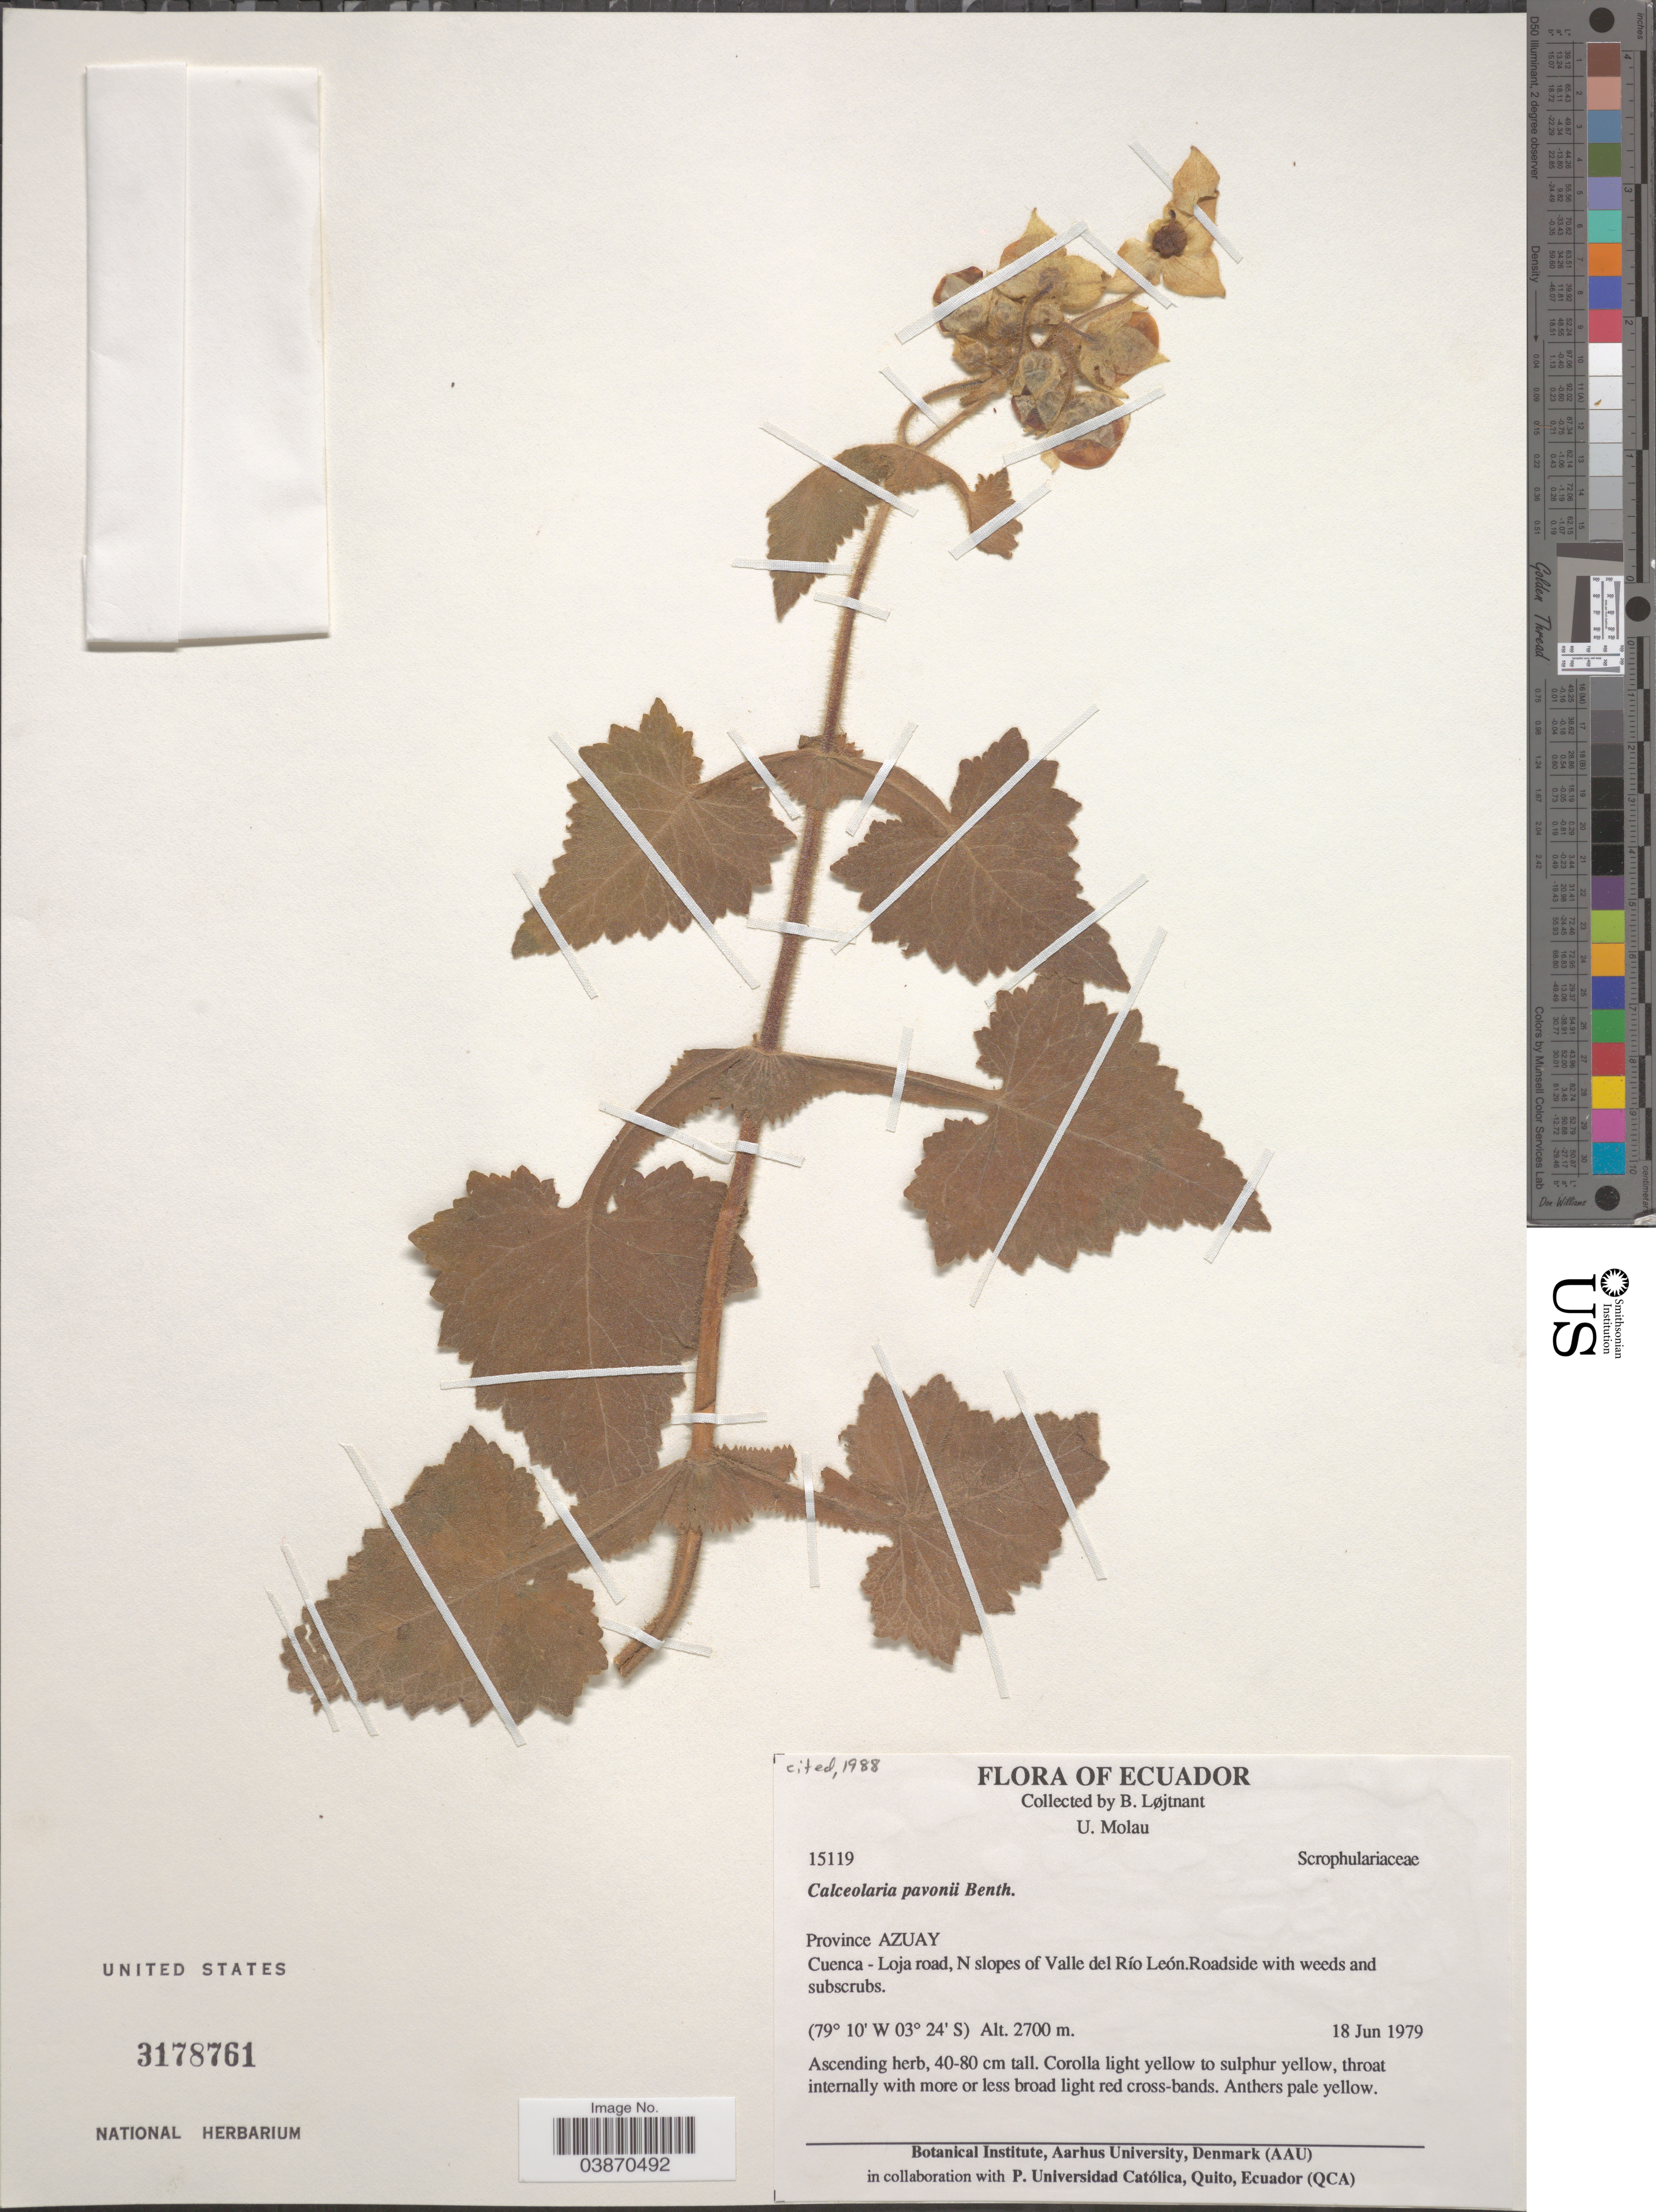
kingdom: Plantae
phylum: Tracheophyta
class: Magnoliopsida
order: Lamiales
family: Calceolariaceae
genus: Calceolaria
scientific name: Calceolaria pavonii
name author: Benth. in DC.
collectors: B. Löjtnant & U. Molau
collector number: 15119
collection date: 1979-06-18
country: Ecuador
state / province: Azuay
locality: Cuenca - Loja road, N slopes of Valle del Río León.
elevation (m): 2700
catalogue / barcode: US 3178761